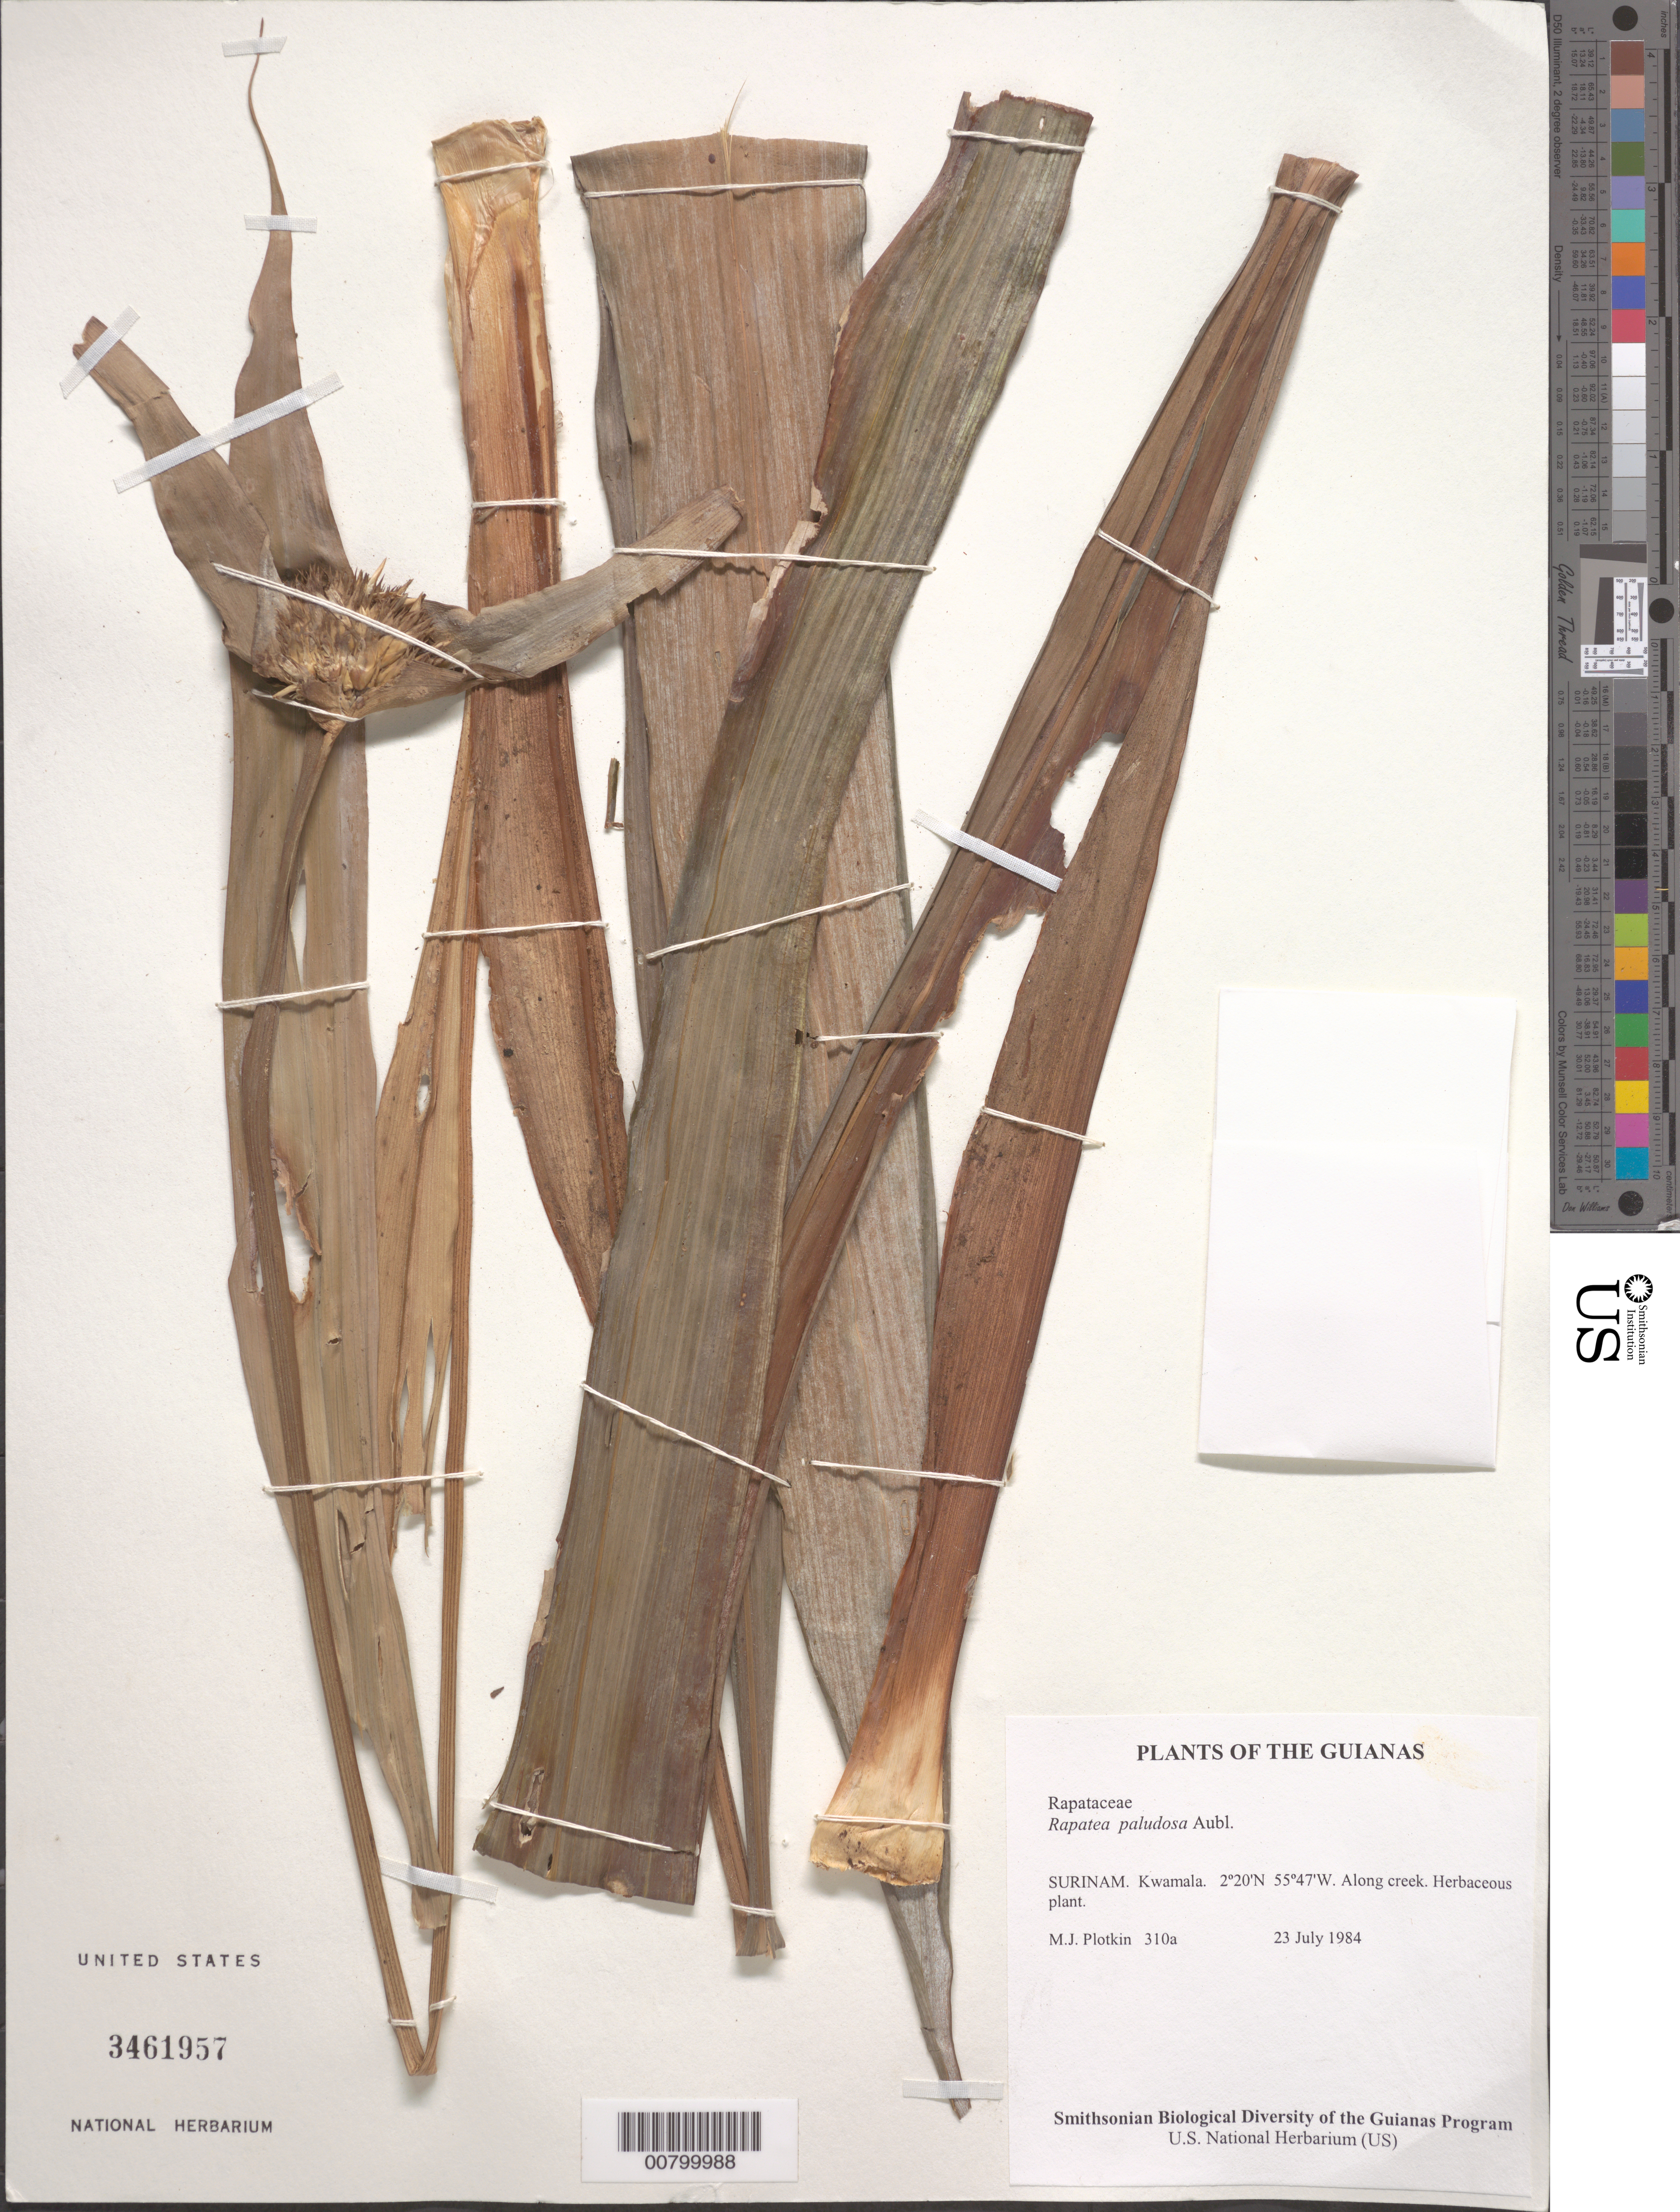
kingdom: Plantae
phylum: Tracheophyta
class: Liliopsida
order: Poales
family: Rapateaceae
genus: Rapatea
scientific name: Rapatea paludosa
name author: Aubl.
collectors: M. Plotkin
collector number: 310a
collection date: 1984-07-23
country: Suriname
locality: The Guianas. Kwamala.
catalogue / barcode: US 3461957